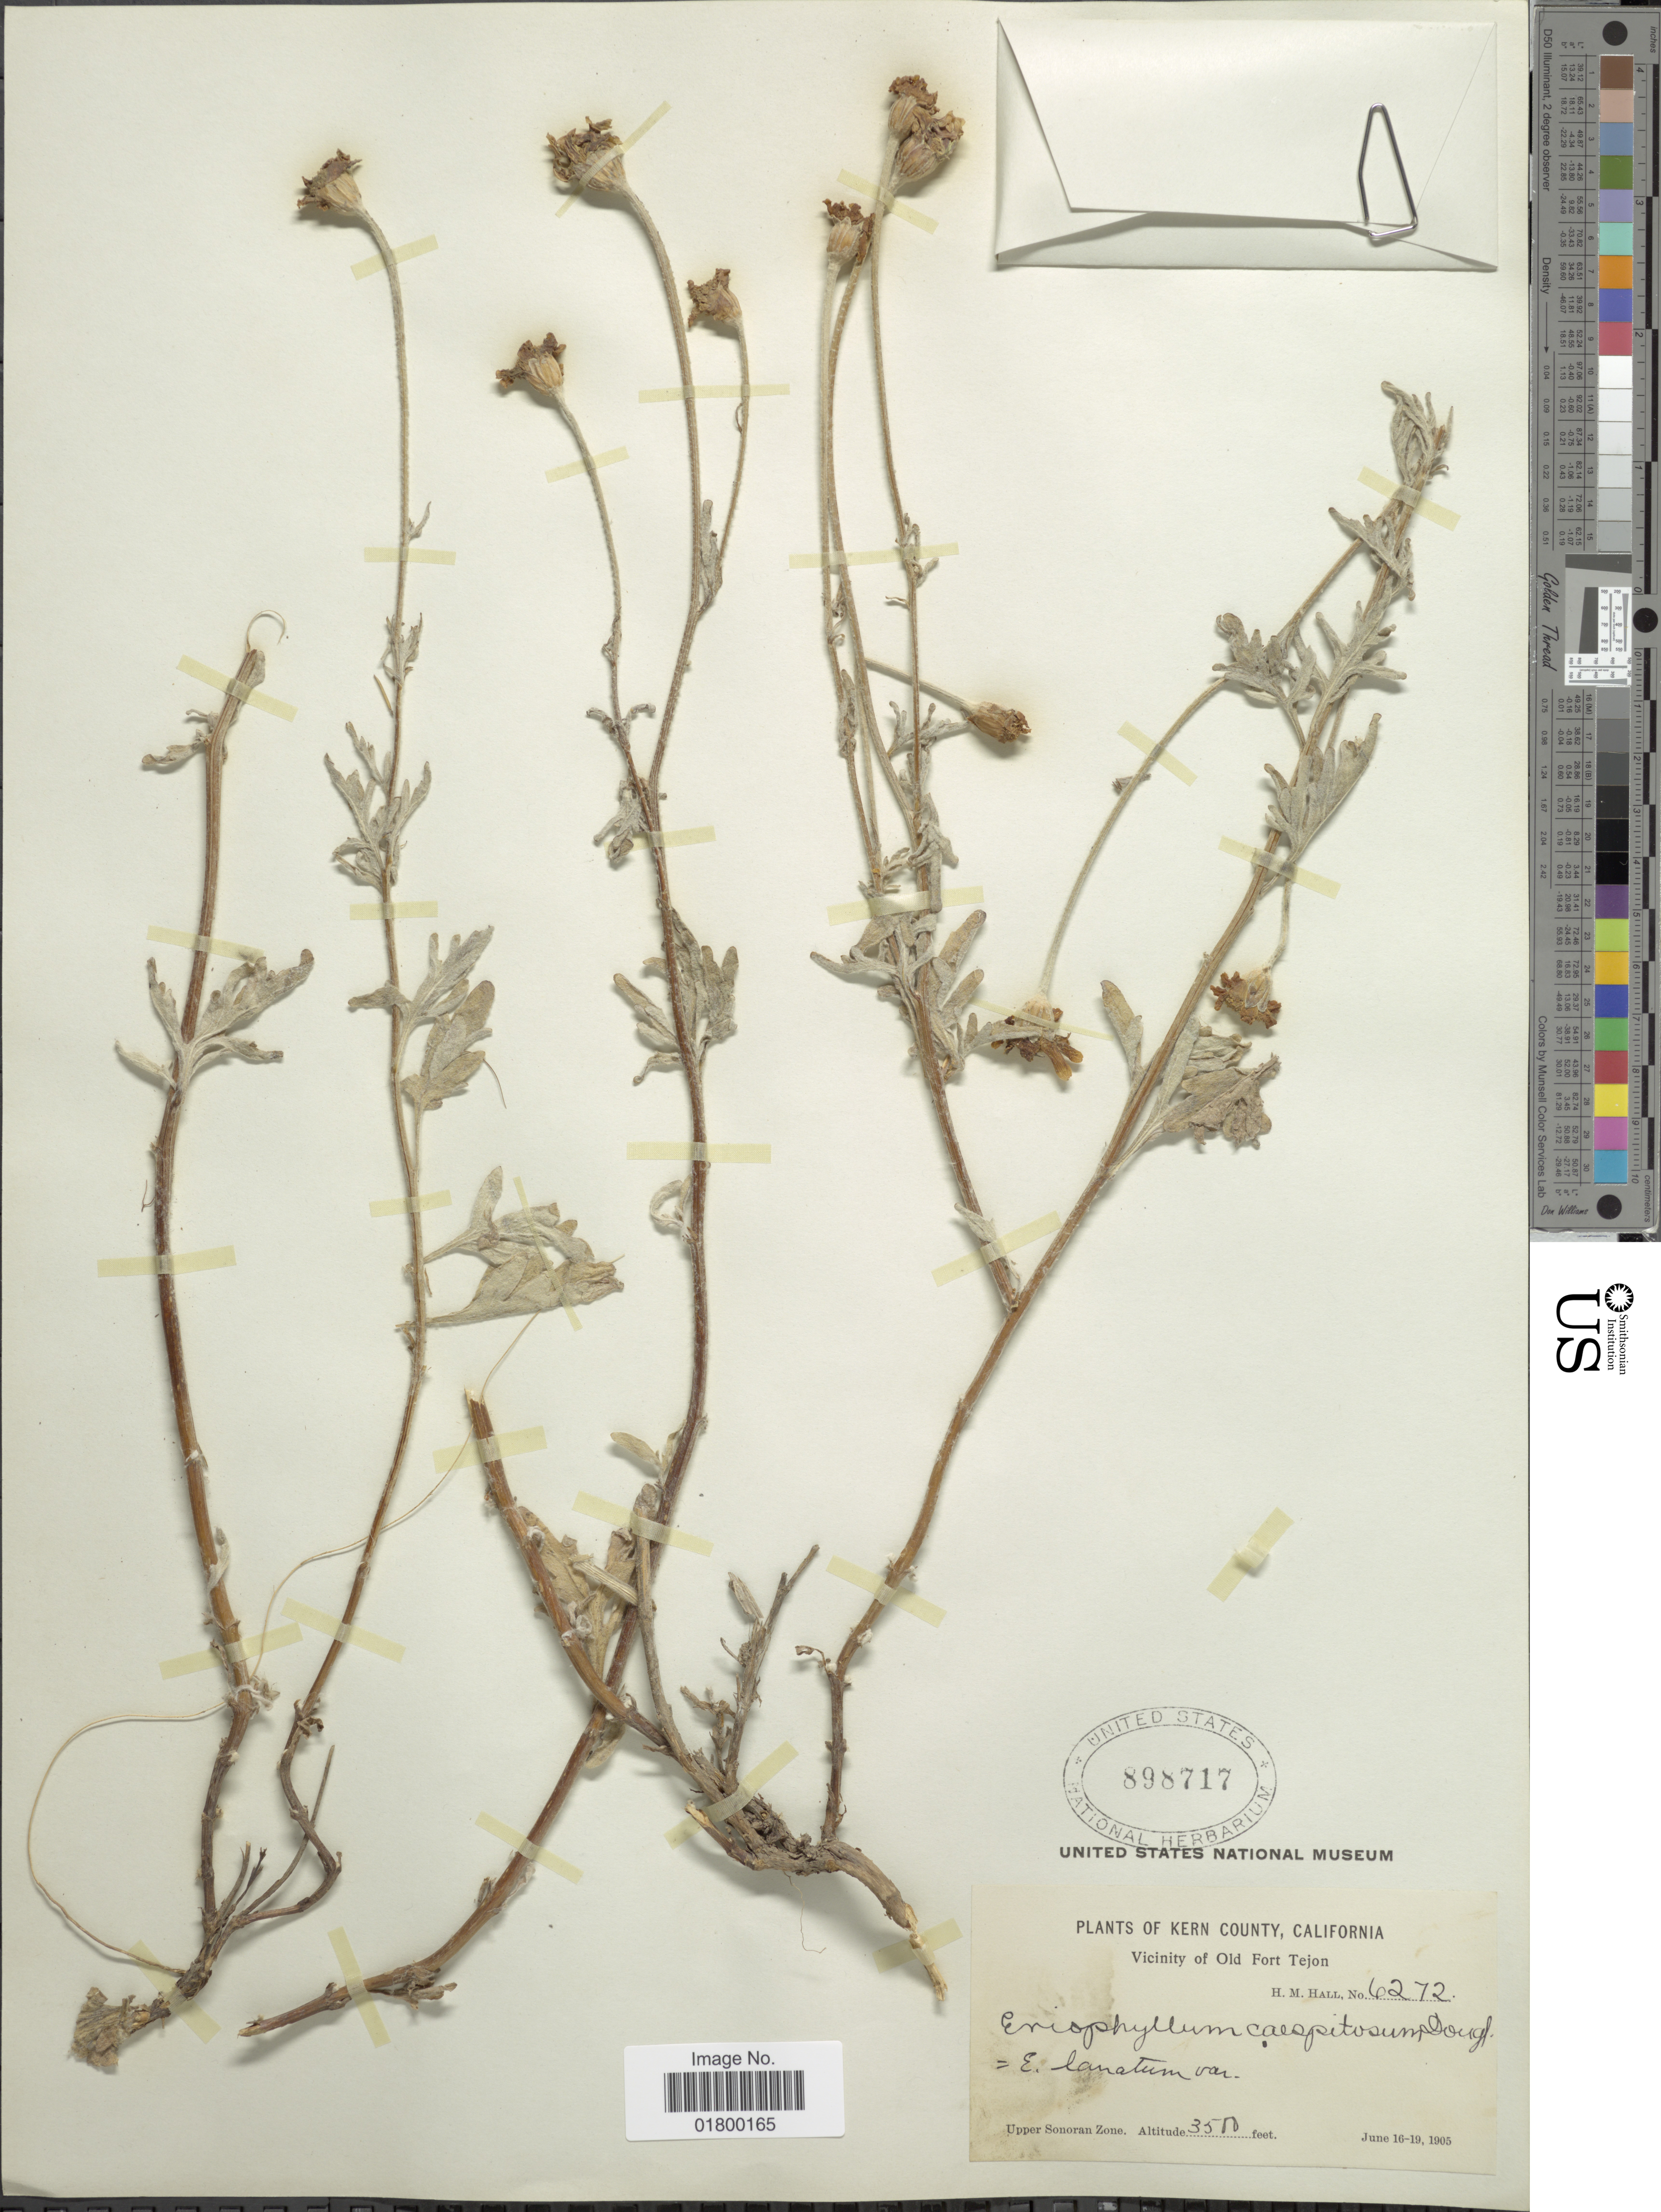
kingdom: Plantae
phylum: Tracheophyta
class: Magnoliopsida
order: Asterales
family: Asteraceae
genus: Eriophyllum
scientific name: Eriophyllum lanatum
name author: (Pursh) J. Forbes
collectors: H. M. Hall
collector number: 6272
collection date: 1905-06-16/1905-06-19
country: United States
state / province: California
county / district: Kern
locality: Kern County, California, Vicinity of Old Fort Tejon, Upper Sonoran Zone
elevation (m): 1067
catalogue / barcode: US 898717